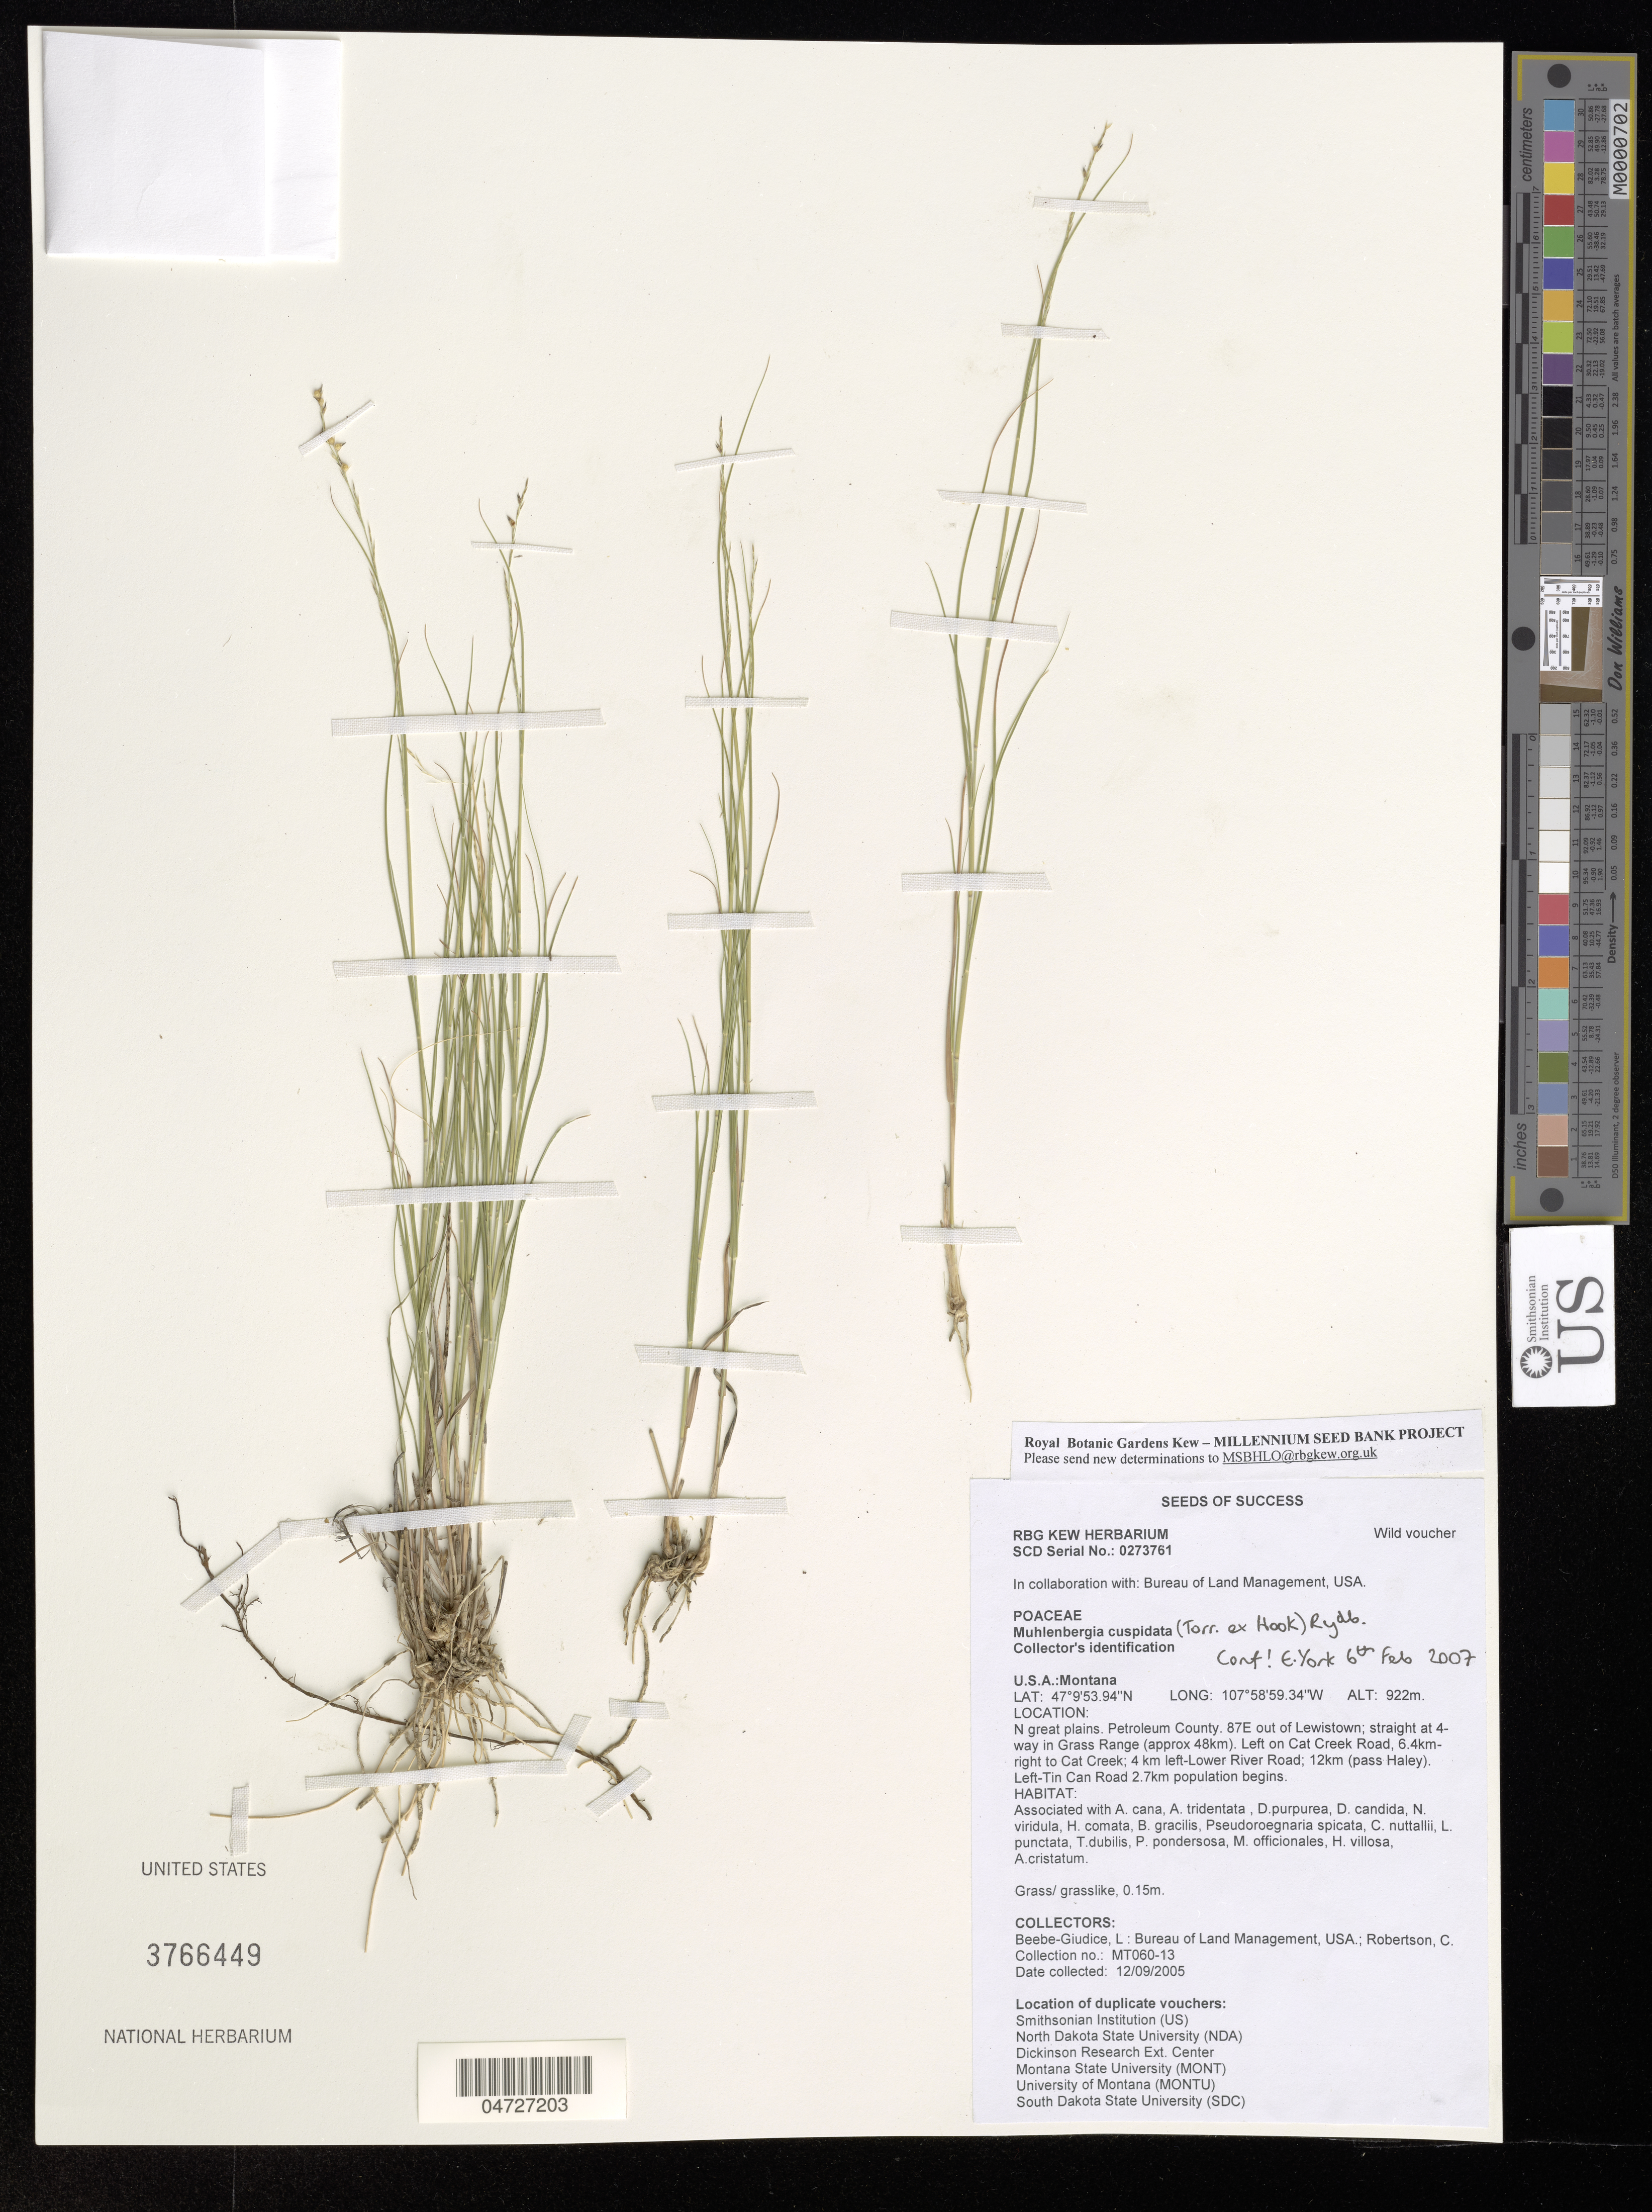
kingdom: Plantae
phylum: Tracheophyta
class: Liliopsida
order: Poales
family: Poaceae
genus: Muhlenbergia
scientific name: Muhlenbergia cuspidata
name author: (Torr. ex Hook.) Rydb.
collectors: L. Beebe-Giudice & C. Robertson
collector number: MT060-13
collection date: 2005-09-12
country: United States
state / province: Montana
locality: N great plains. Petroleum County. 87E out of Lewistown; straight at 4-way in Grass Range (approx 48km). Left on Cat Creek Road, 6.4km-right to Cat Creek; 4 km left-Lower River Road; 12km (pass Haley). Left-Tin Can Rad 2.7km population begins.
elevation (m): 922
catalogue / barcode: US 3766449